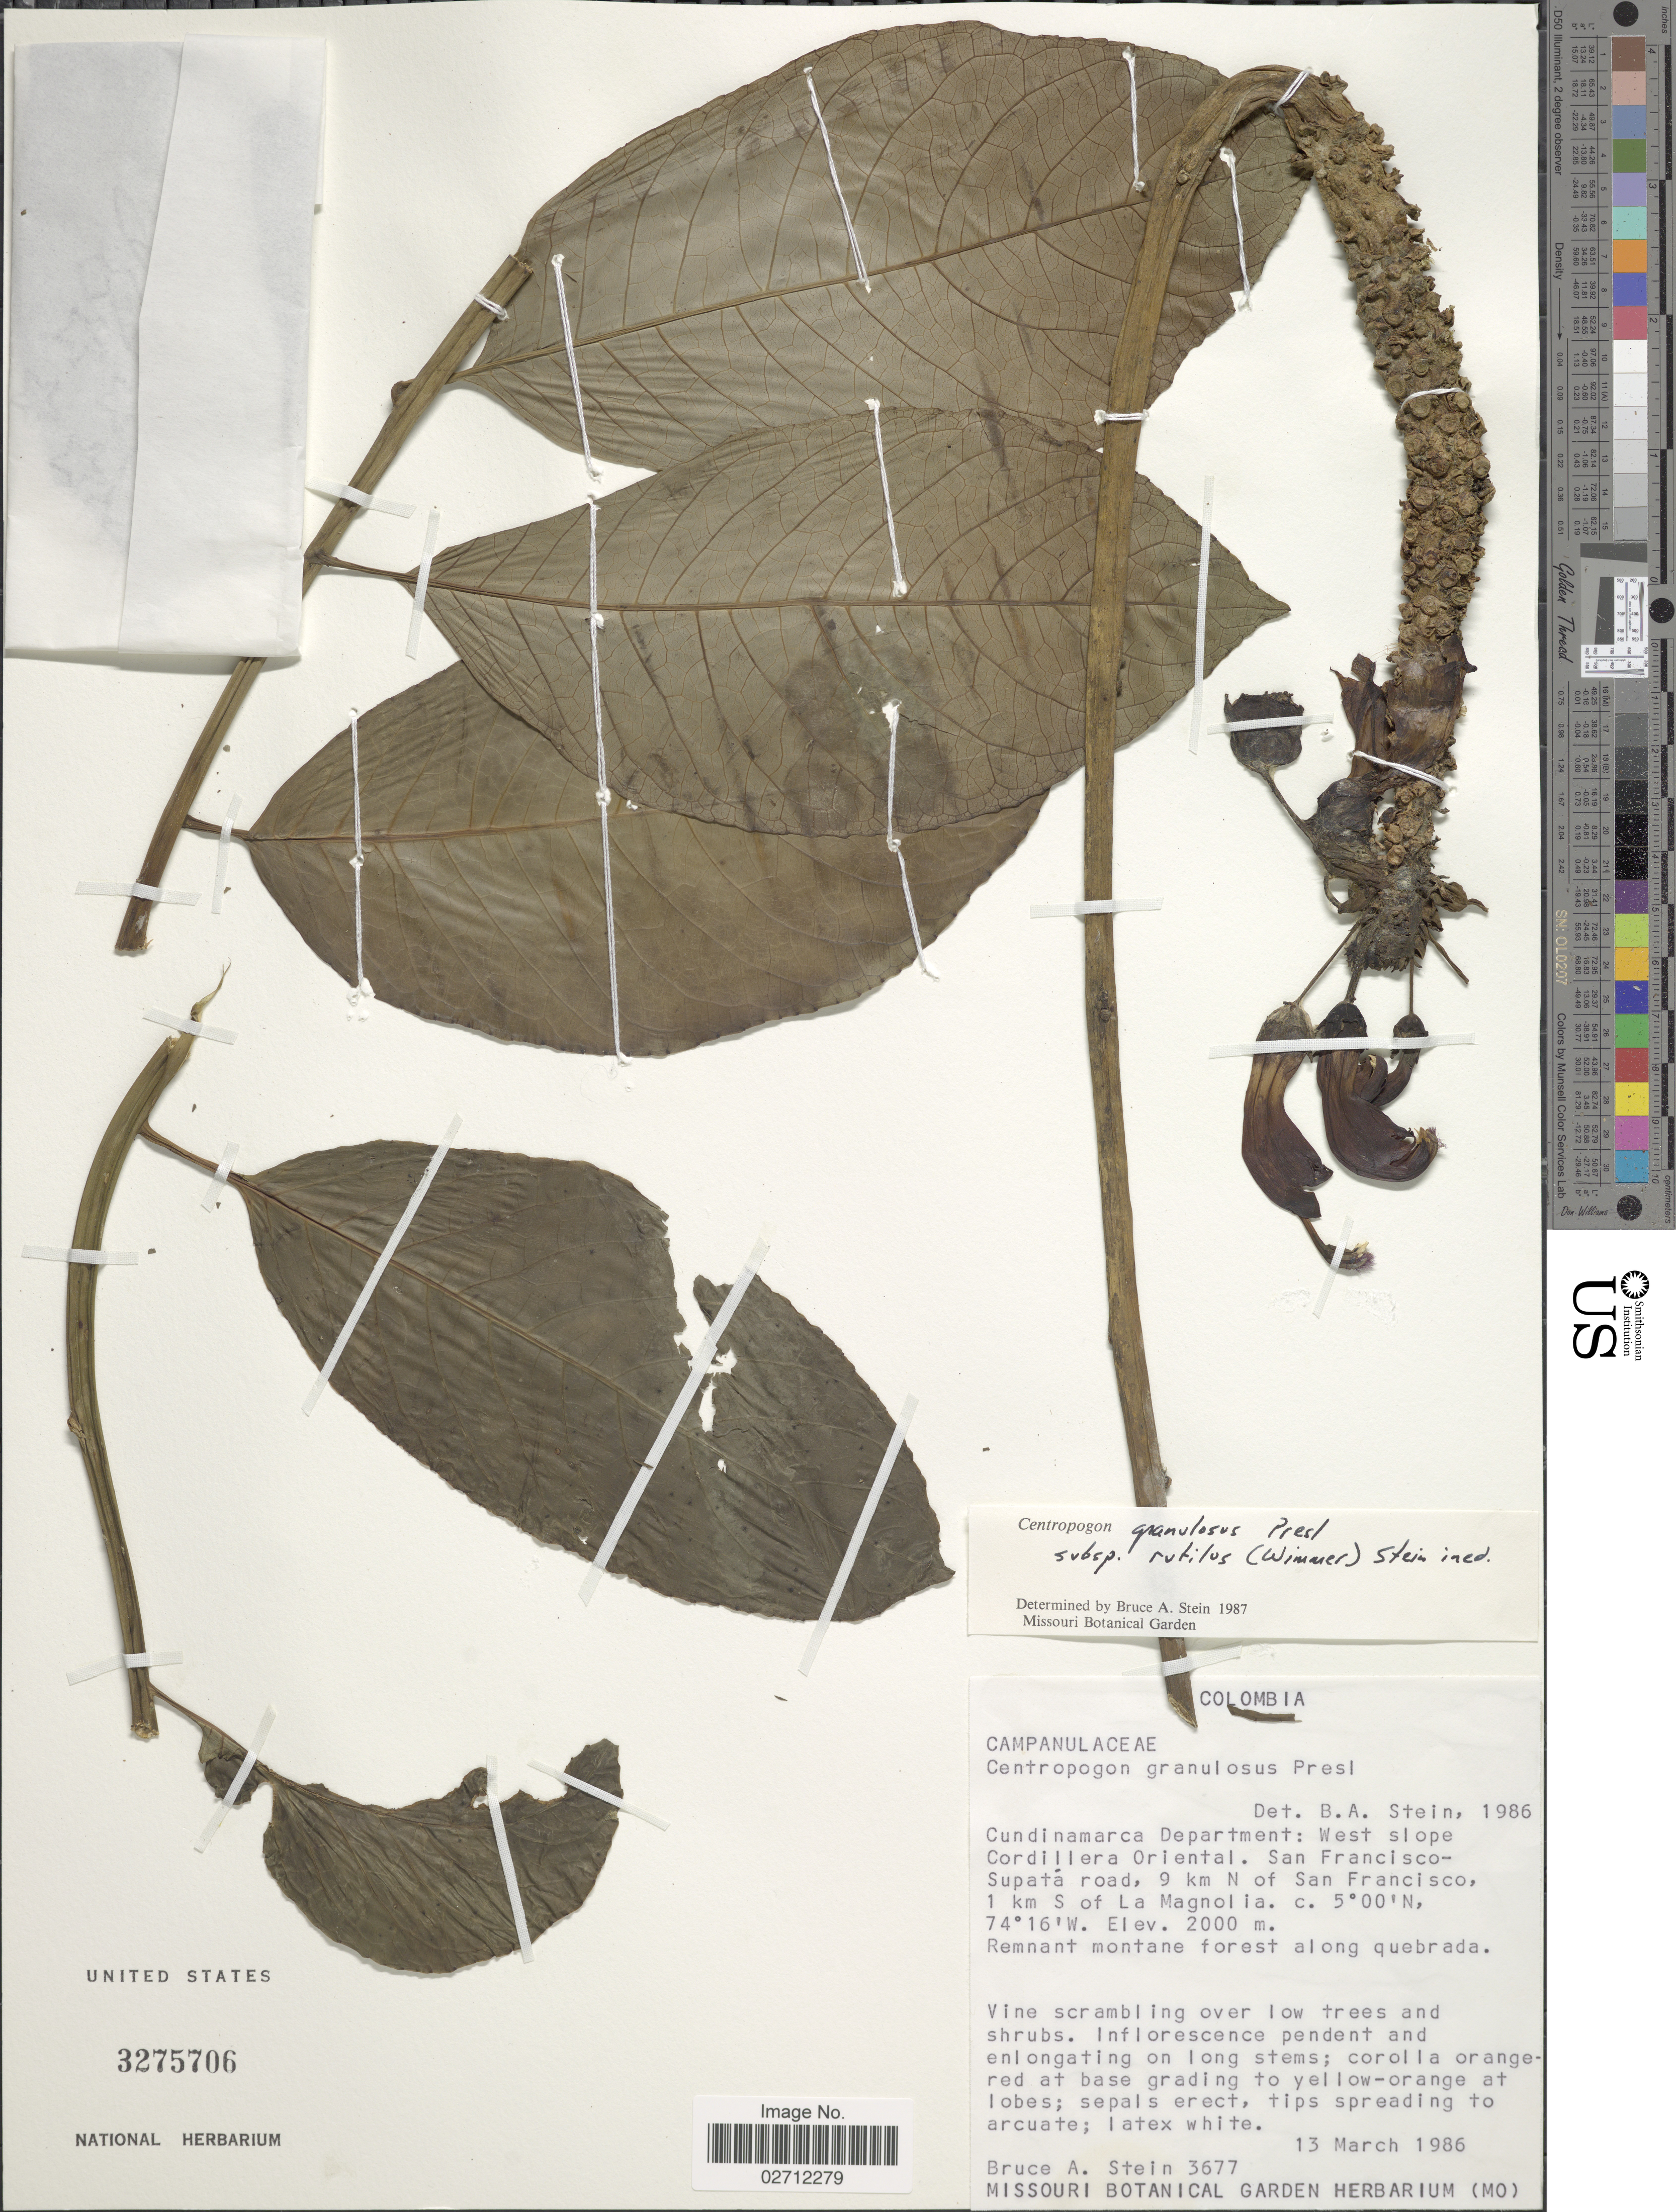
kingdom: Plantae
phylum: Tracheophyta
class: Magnoliopsida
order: Asterales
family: Campanulaceae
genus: Centropogon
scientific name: Centropogon granulosus subsp. rutilus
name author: E. Wimm.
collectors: B. A. Stein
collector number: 3677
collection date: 1986-03-13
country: Colombia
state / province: Cundinamarca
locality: West slope Cordillera Oriental, San Francisco, 1 km S of La Magnolia, forest along quebrada.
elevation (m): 2000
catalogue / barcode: US 3275706